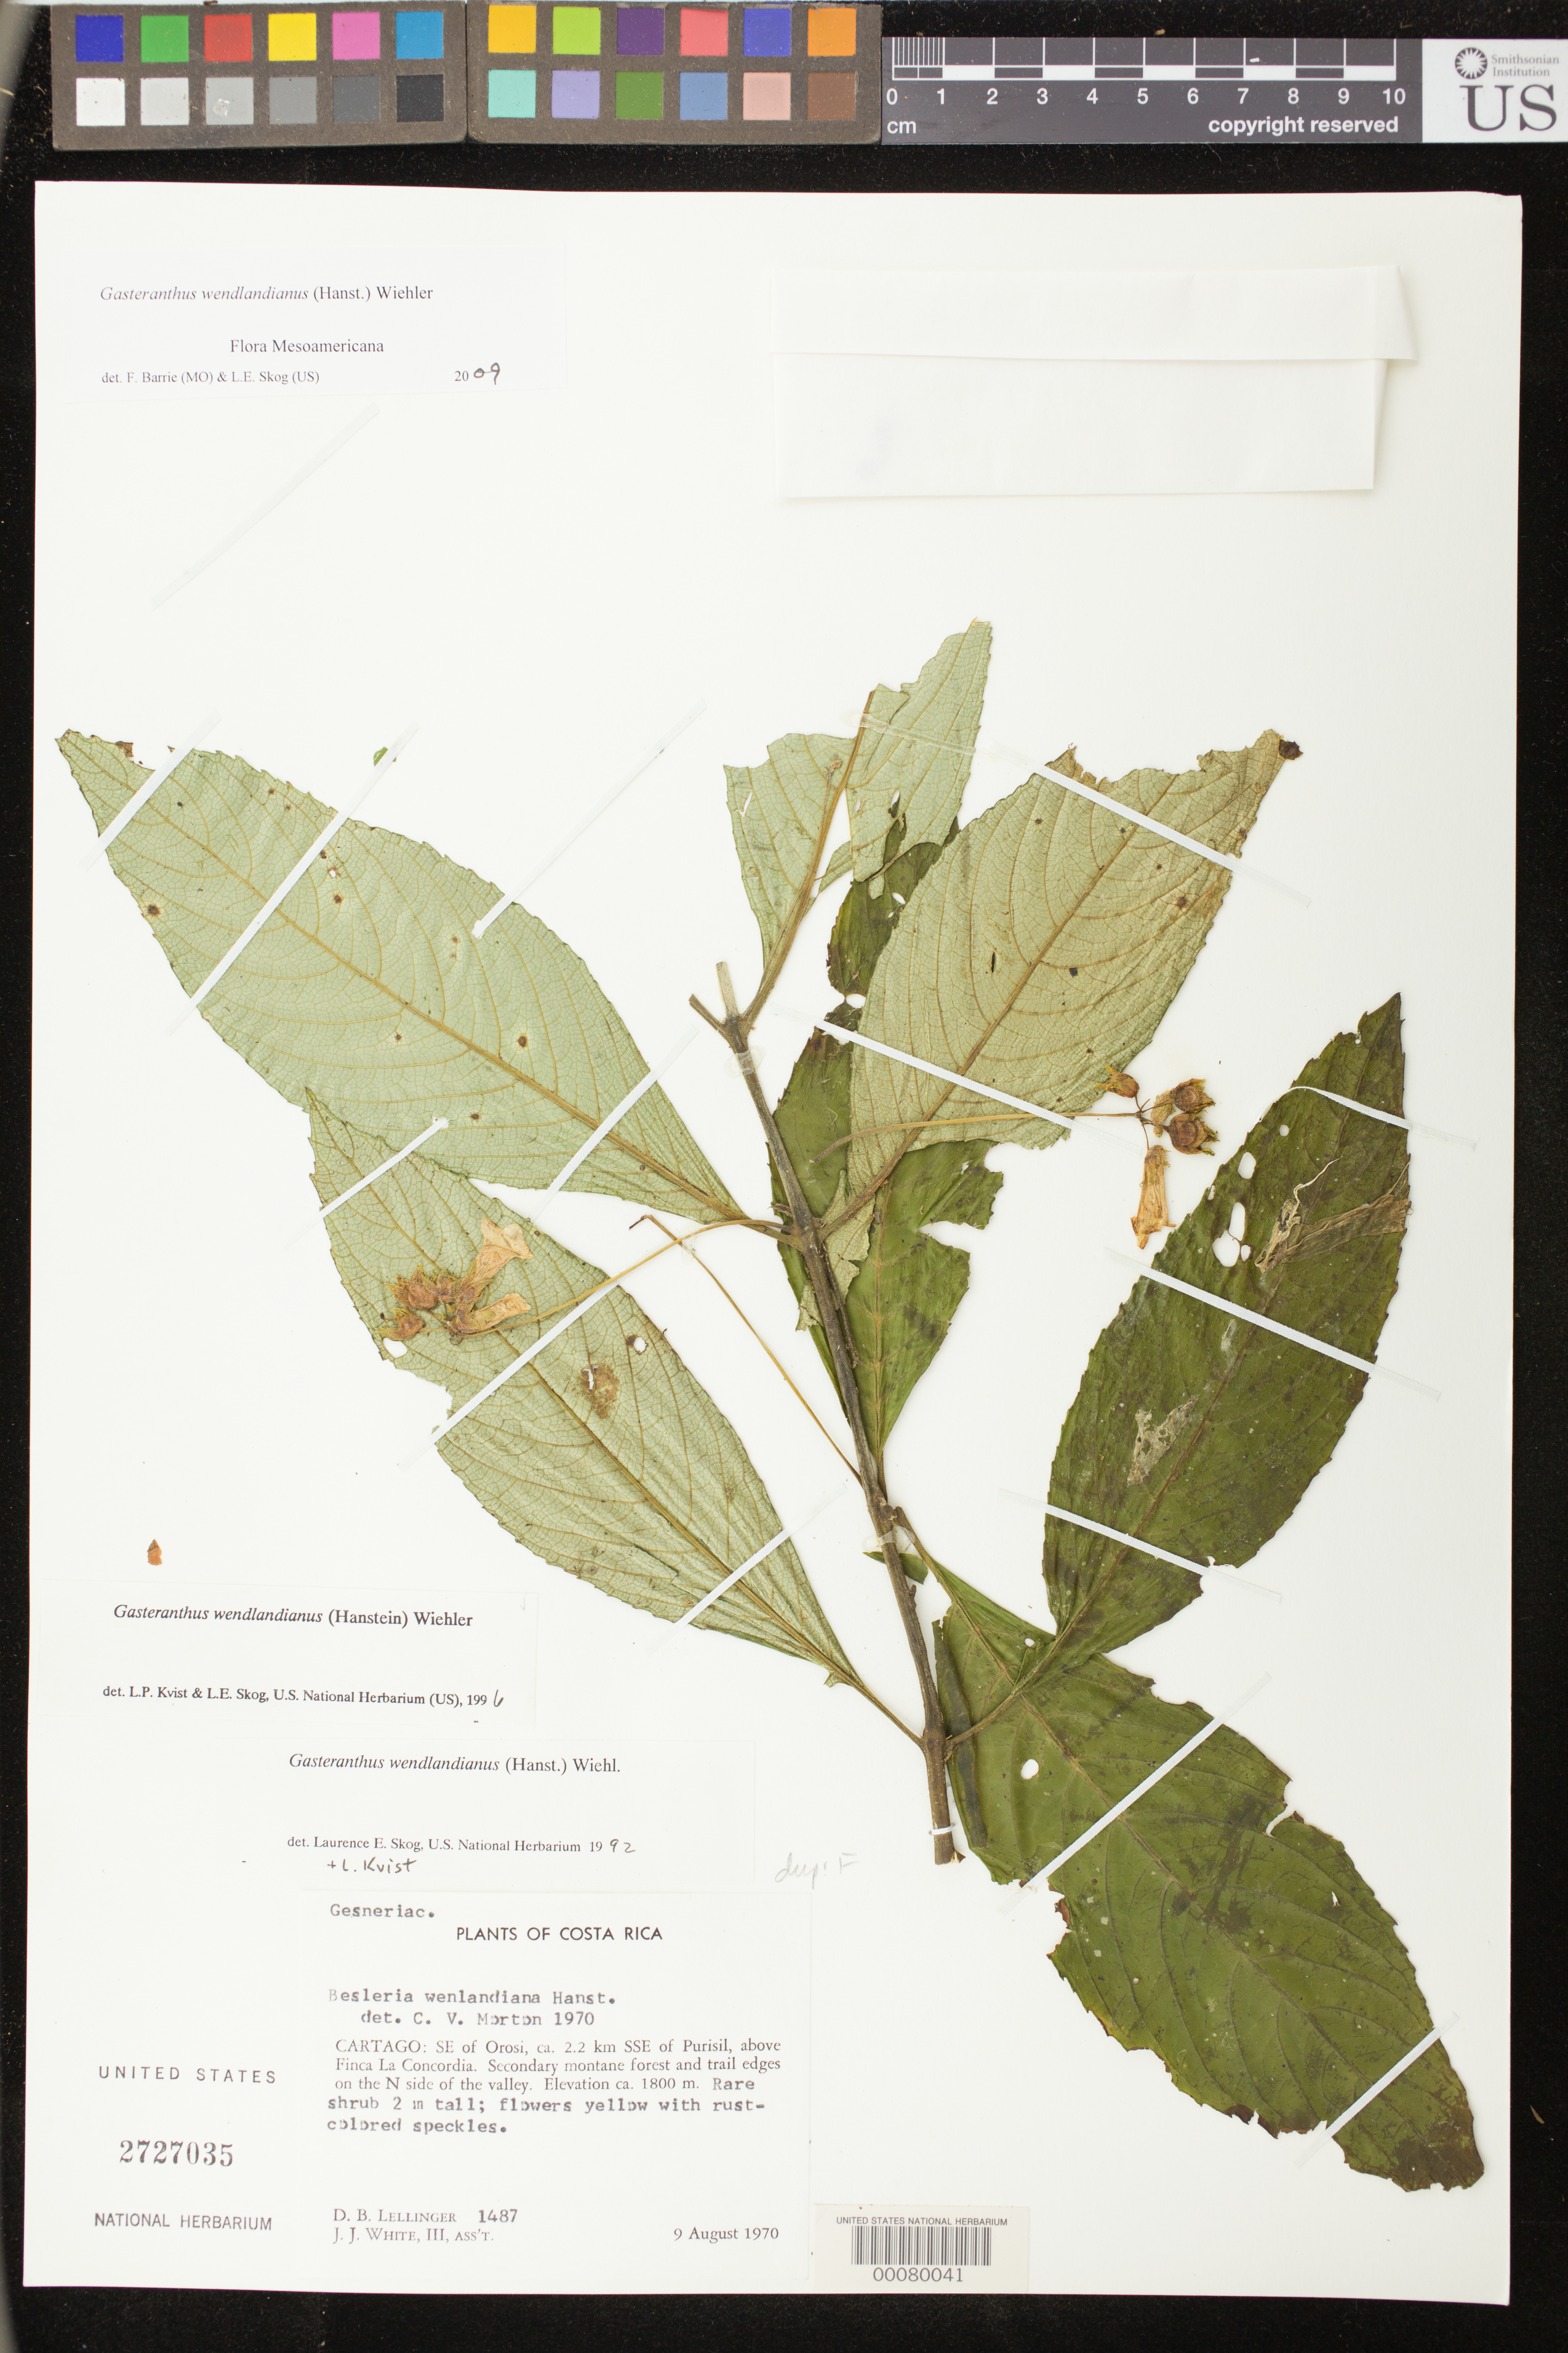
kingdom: Plantae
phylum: Tracheophyta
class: Magnoliopsida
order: Lamiales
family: Gesneriaceae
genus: Gasteranthus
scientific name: Gasteranthus wendlandianus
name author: (Hanst.) Wiehler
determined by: Skog, Laurence E.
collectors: D. B. Lellinger & J. J. White III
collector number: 1487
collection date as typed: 09 Aug 1970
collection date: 1970-08-09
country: Costa Rica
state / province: Cartago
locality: SE of Orosi, about 2.2 km SSE of Purisil, above Finca La Concordia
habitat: Secondary montane forest and trail edges on N side of the valley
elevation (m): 1800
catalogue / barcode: US 2727035